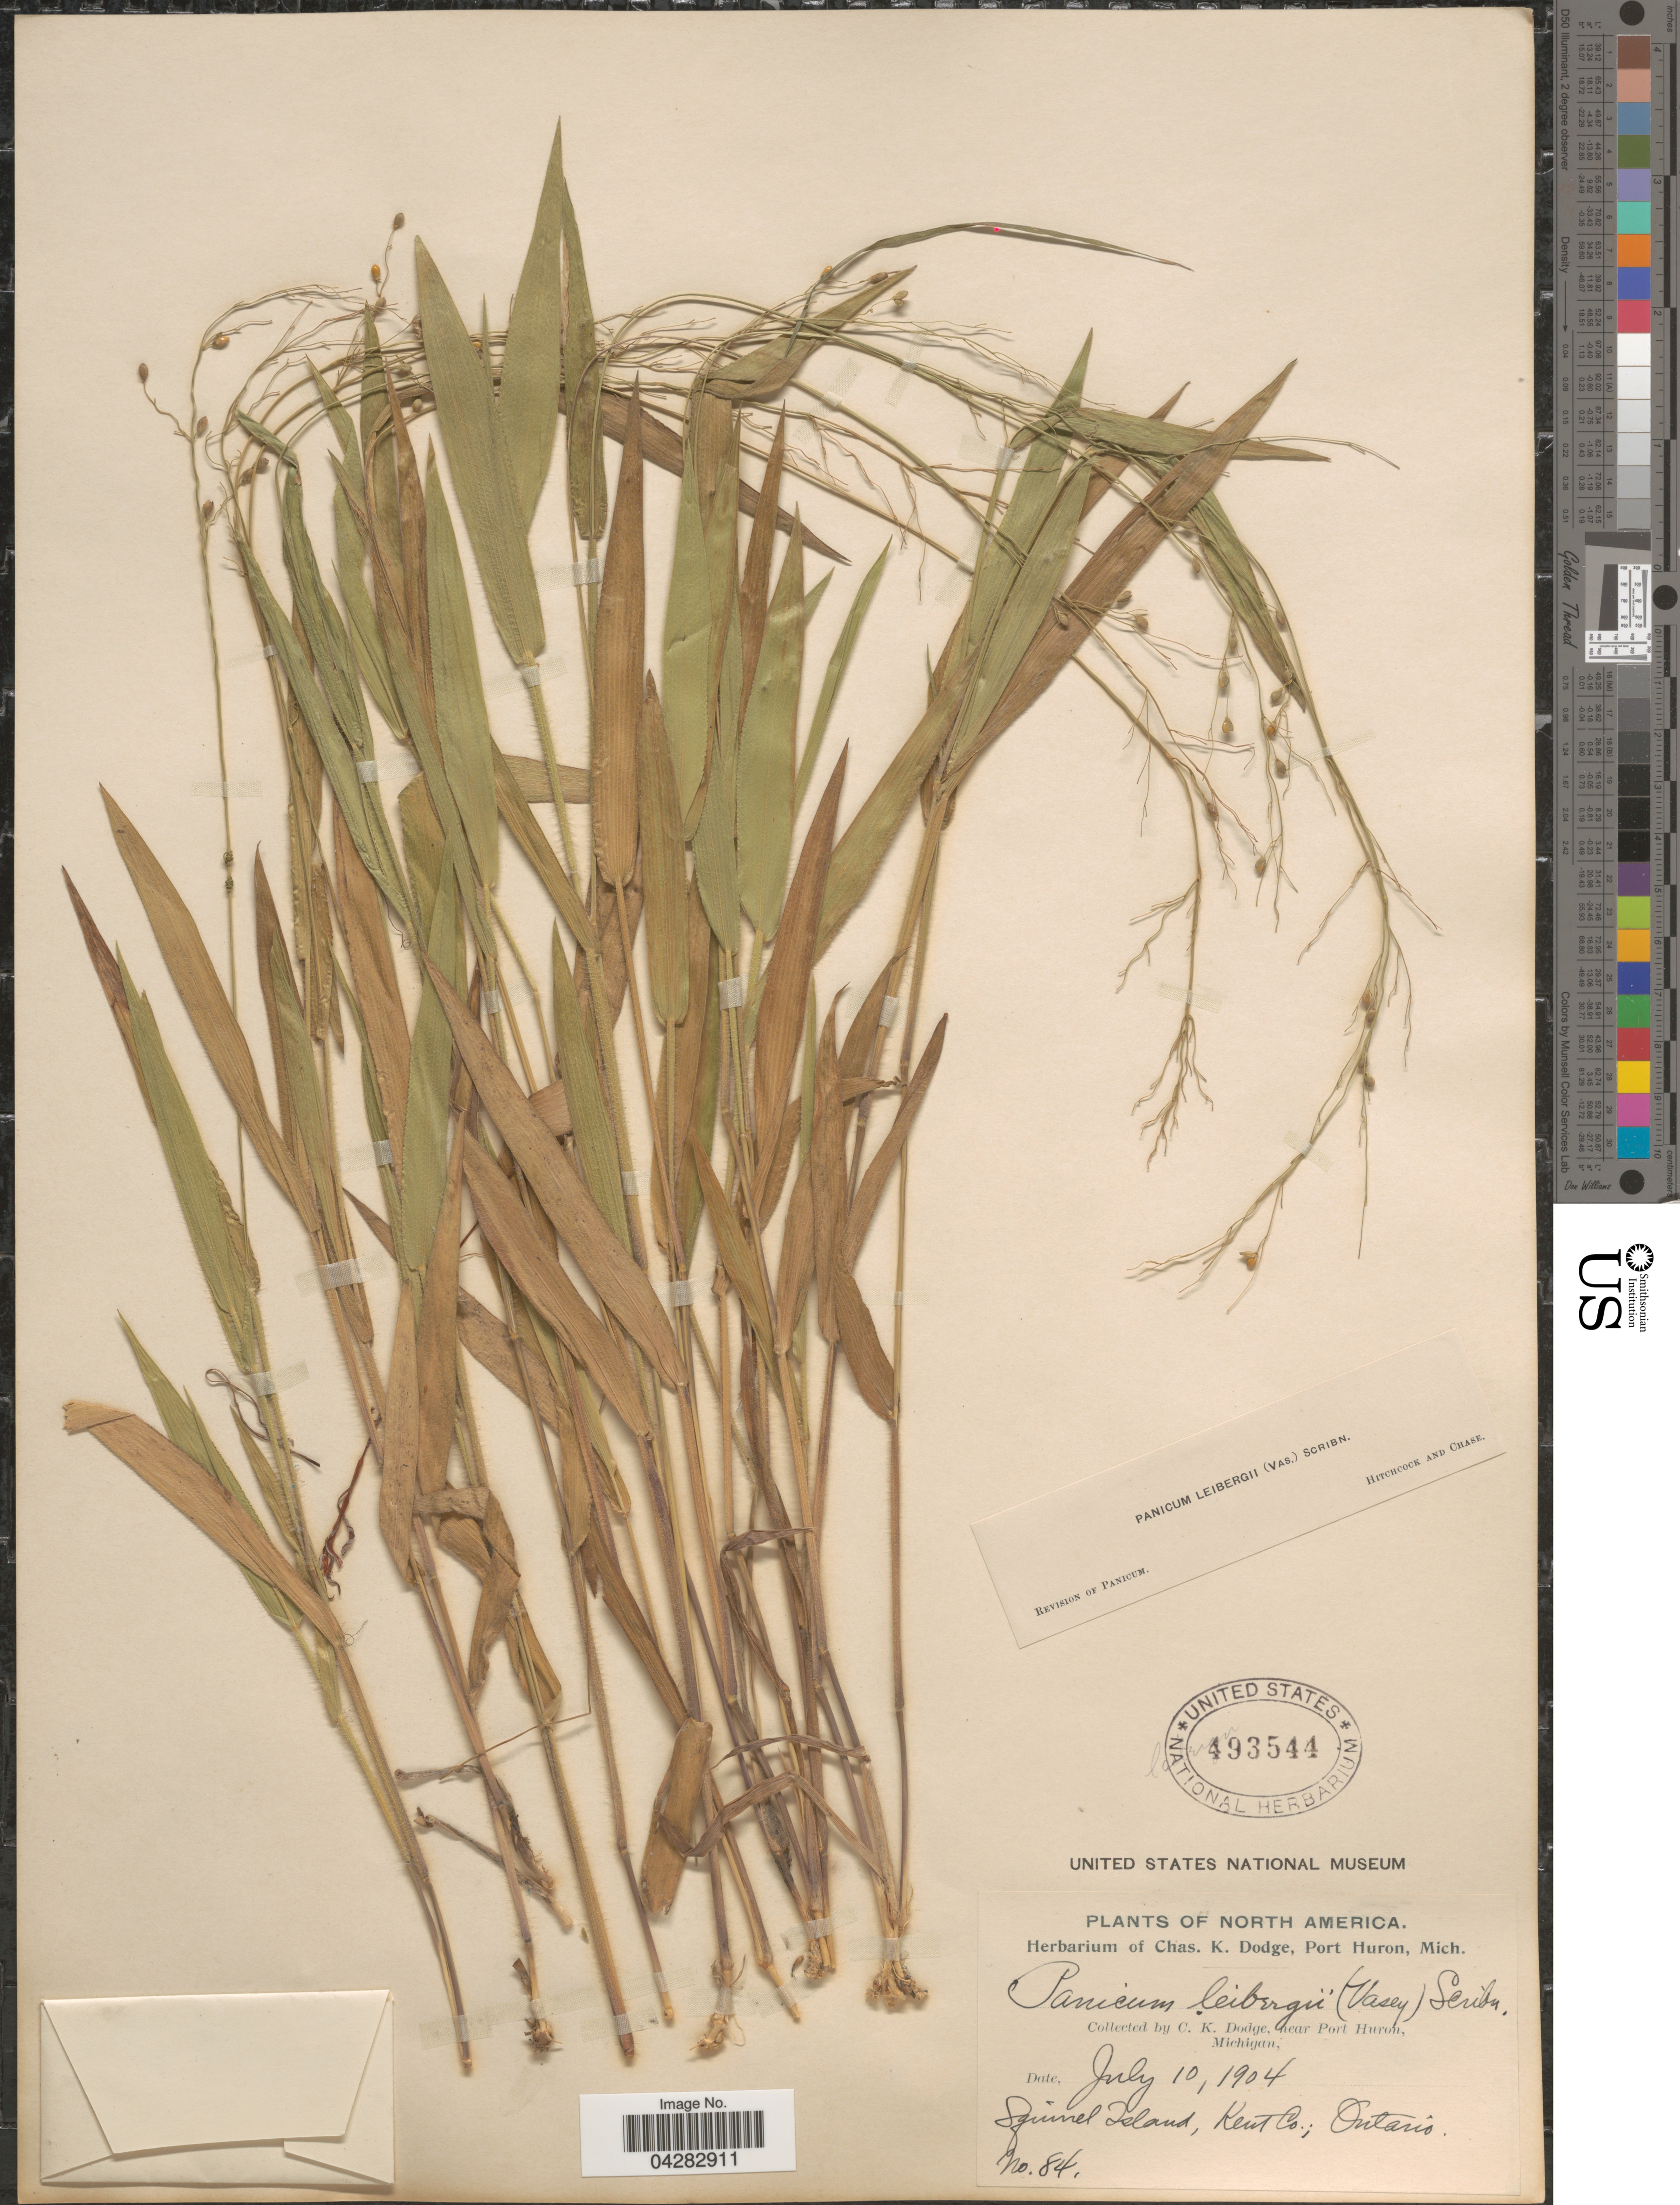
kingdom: Plantae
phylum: Tracheophyta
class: Liliopsida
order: Poales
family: Poaceae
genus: Dichanthelium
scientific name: Dichanthelium leibergii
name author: (Vasey) Gould & C.A. Clark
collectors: C. K. Dodge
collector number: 84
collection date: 1904-07-10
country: Canada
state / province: Ontario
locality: Squirrel Island, Kent Co.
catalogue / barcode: US 493544